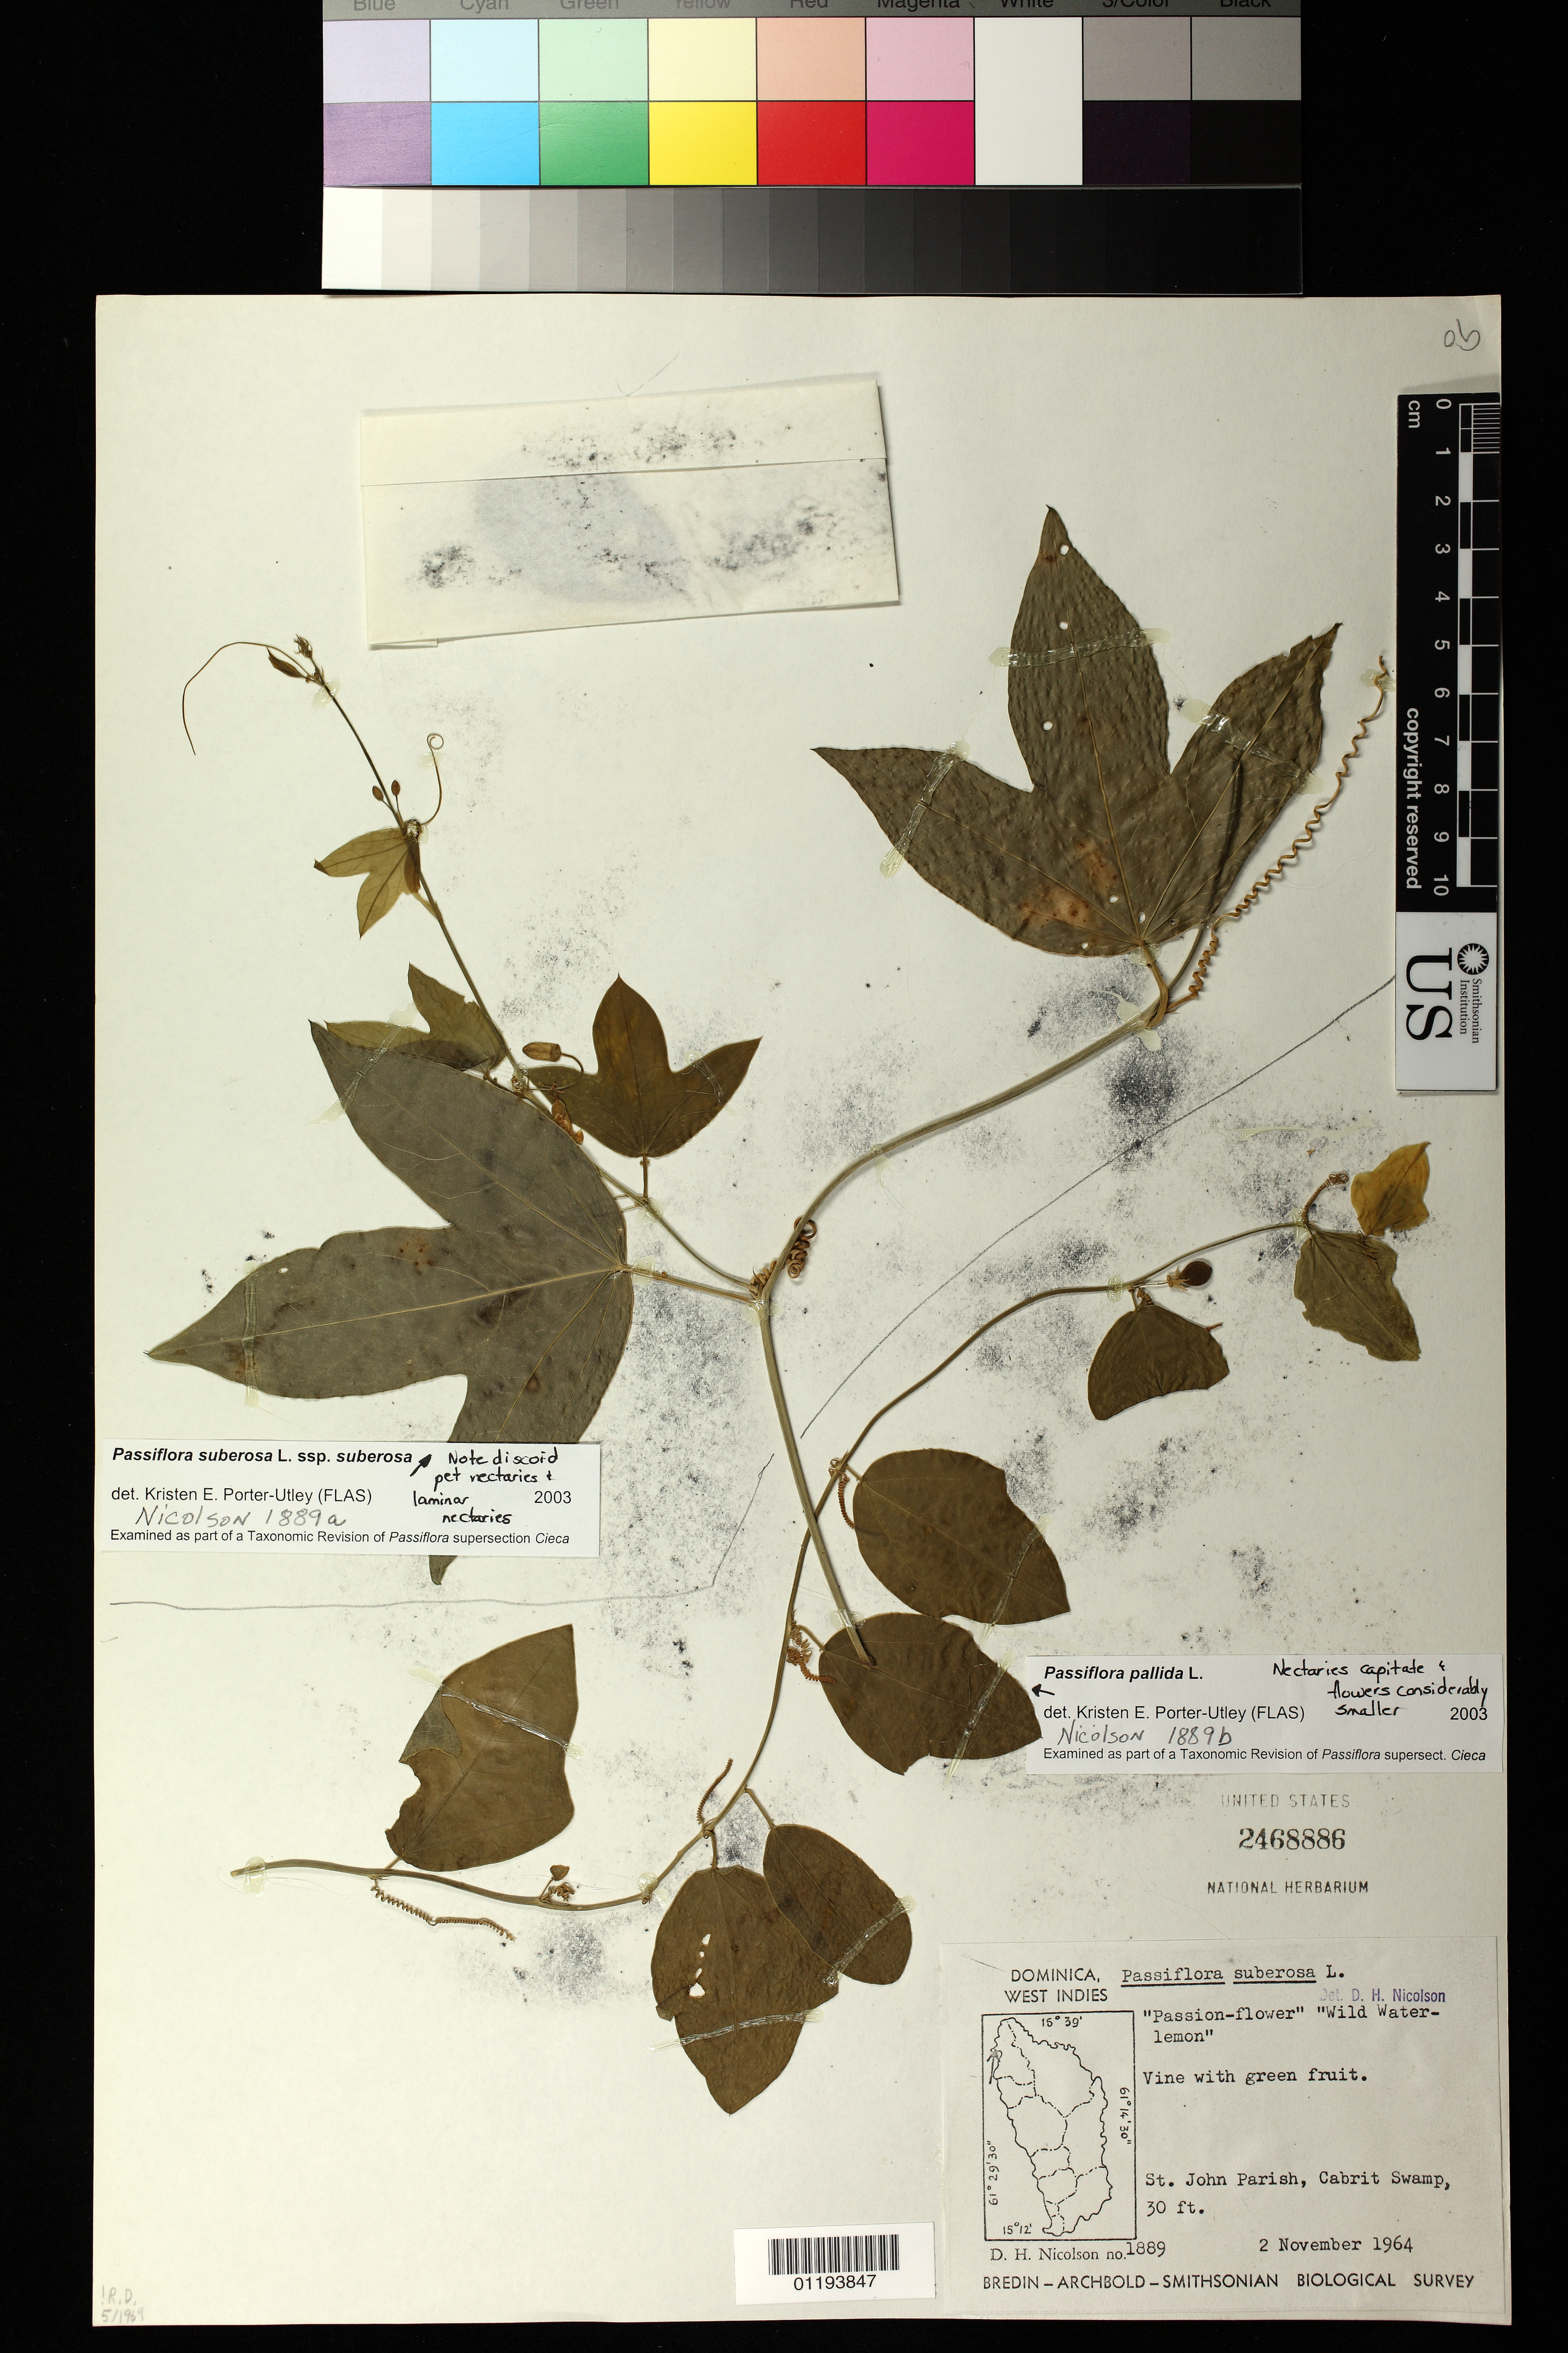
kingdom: Plantae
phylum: Tracheophyta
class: Magnoliopsida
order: Malpighiales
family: Passifloraceae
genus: Passiflora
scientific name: Passiflora pallida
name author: L.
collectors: D. H. Nicolson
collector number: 1889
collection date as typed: Nov 2 1964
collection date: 1964-11-02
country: Dominica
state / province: St. John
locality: St. John Parish, Cabrit Swamp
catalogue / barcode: US 2468886